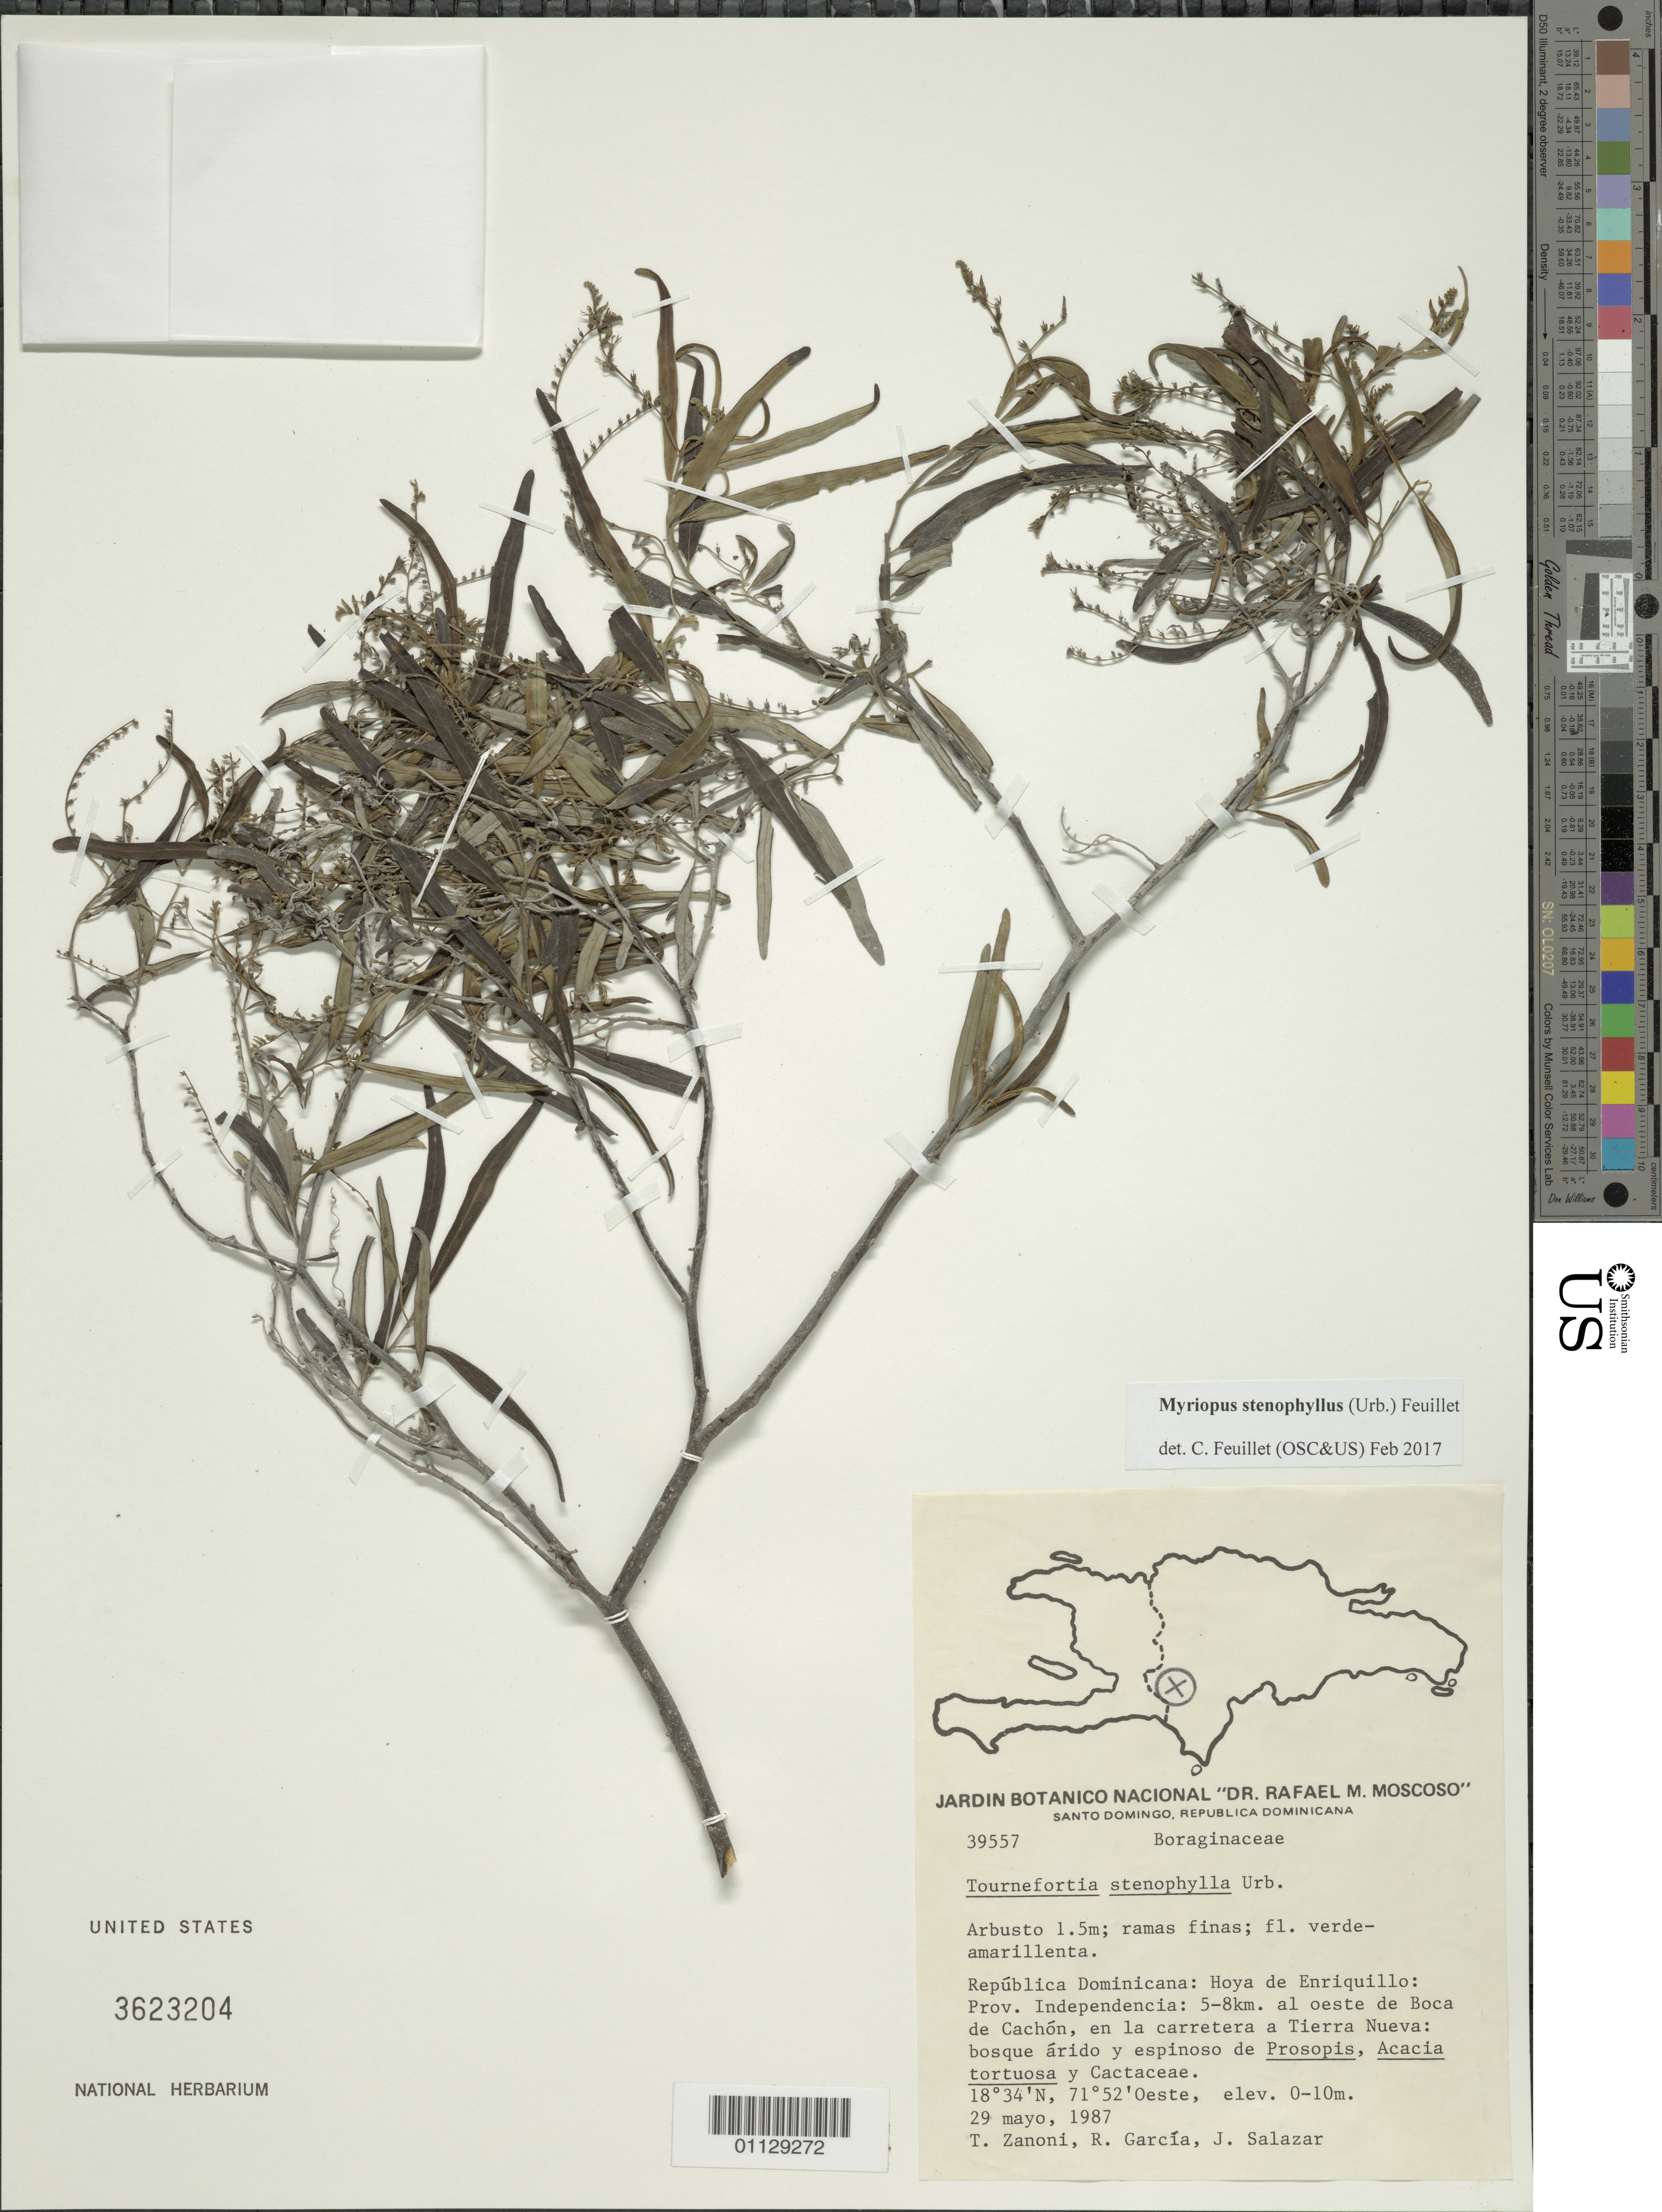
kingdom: Plantae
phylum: Tracheophyta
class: Magnoliopsida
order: Boraginales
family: Heliotropiaceae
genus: Myriopus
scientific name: Myriopus stenophyllus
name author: (Urb.) Feuillet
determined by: Feuillet, C.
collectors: T. A. Zanoni & R. G. García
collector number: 39557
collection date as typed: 29 May 1987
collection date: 1987-05-29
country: Dominican Republic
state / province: Santo Domingo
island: Hispaniola I.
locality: Republica Dominicana: Hoya de Enriquillo: Prov. Indepencia:5-8 km. al oeste de Boca de Cachon, en la carretera a Tierra Nueva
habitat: Bosque árido y espinoso de Prosopis, Acacia tortuosa y Cactaceae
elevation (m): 0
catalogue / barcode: US 3623204